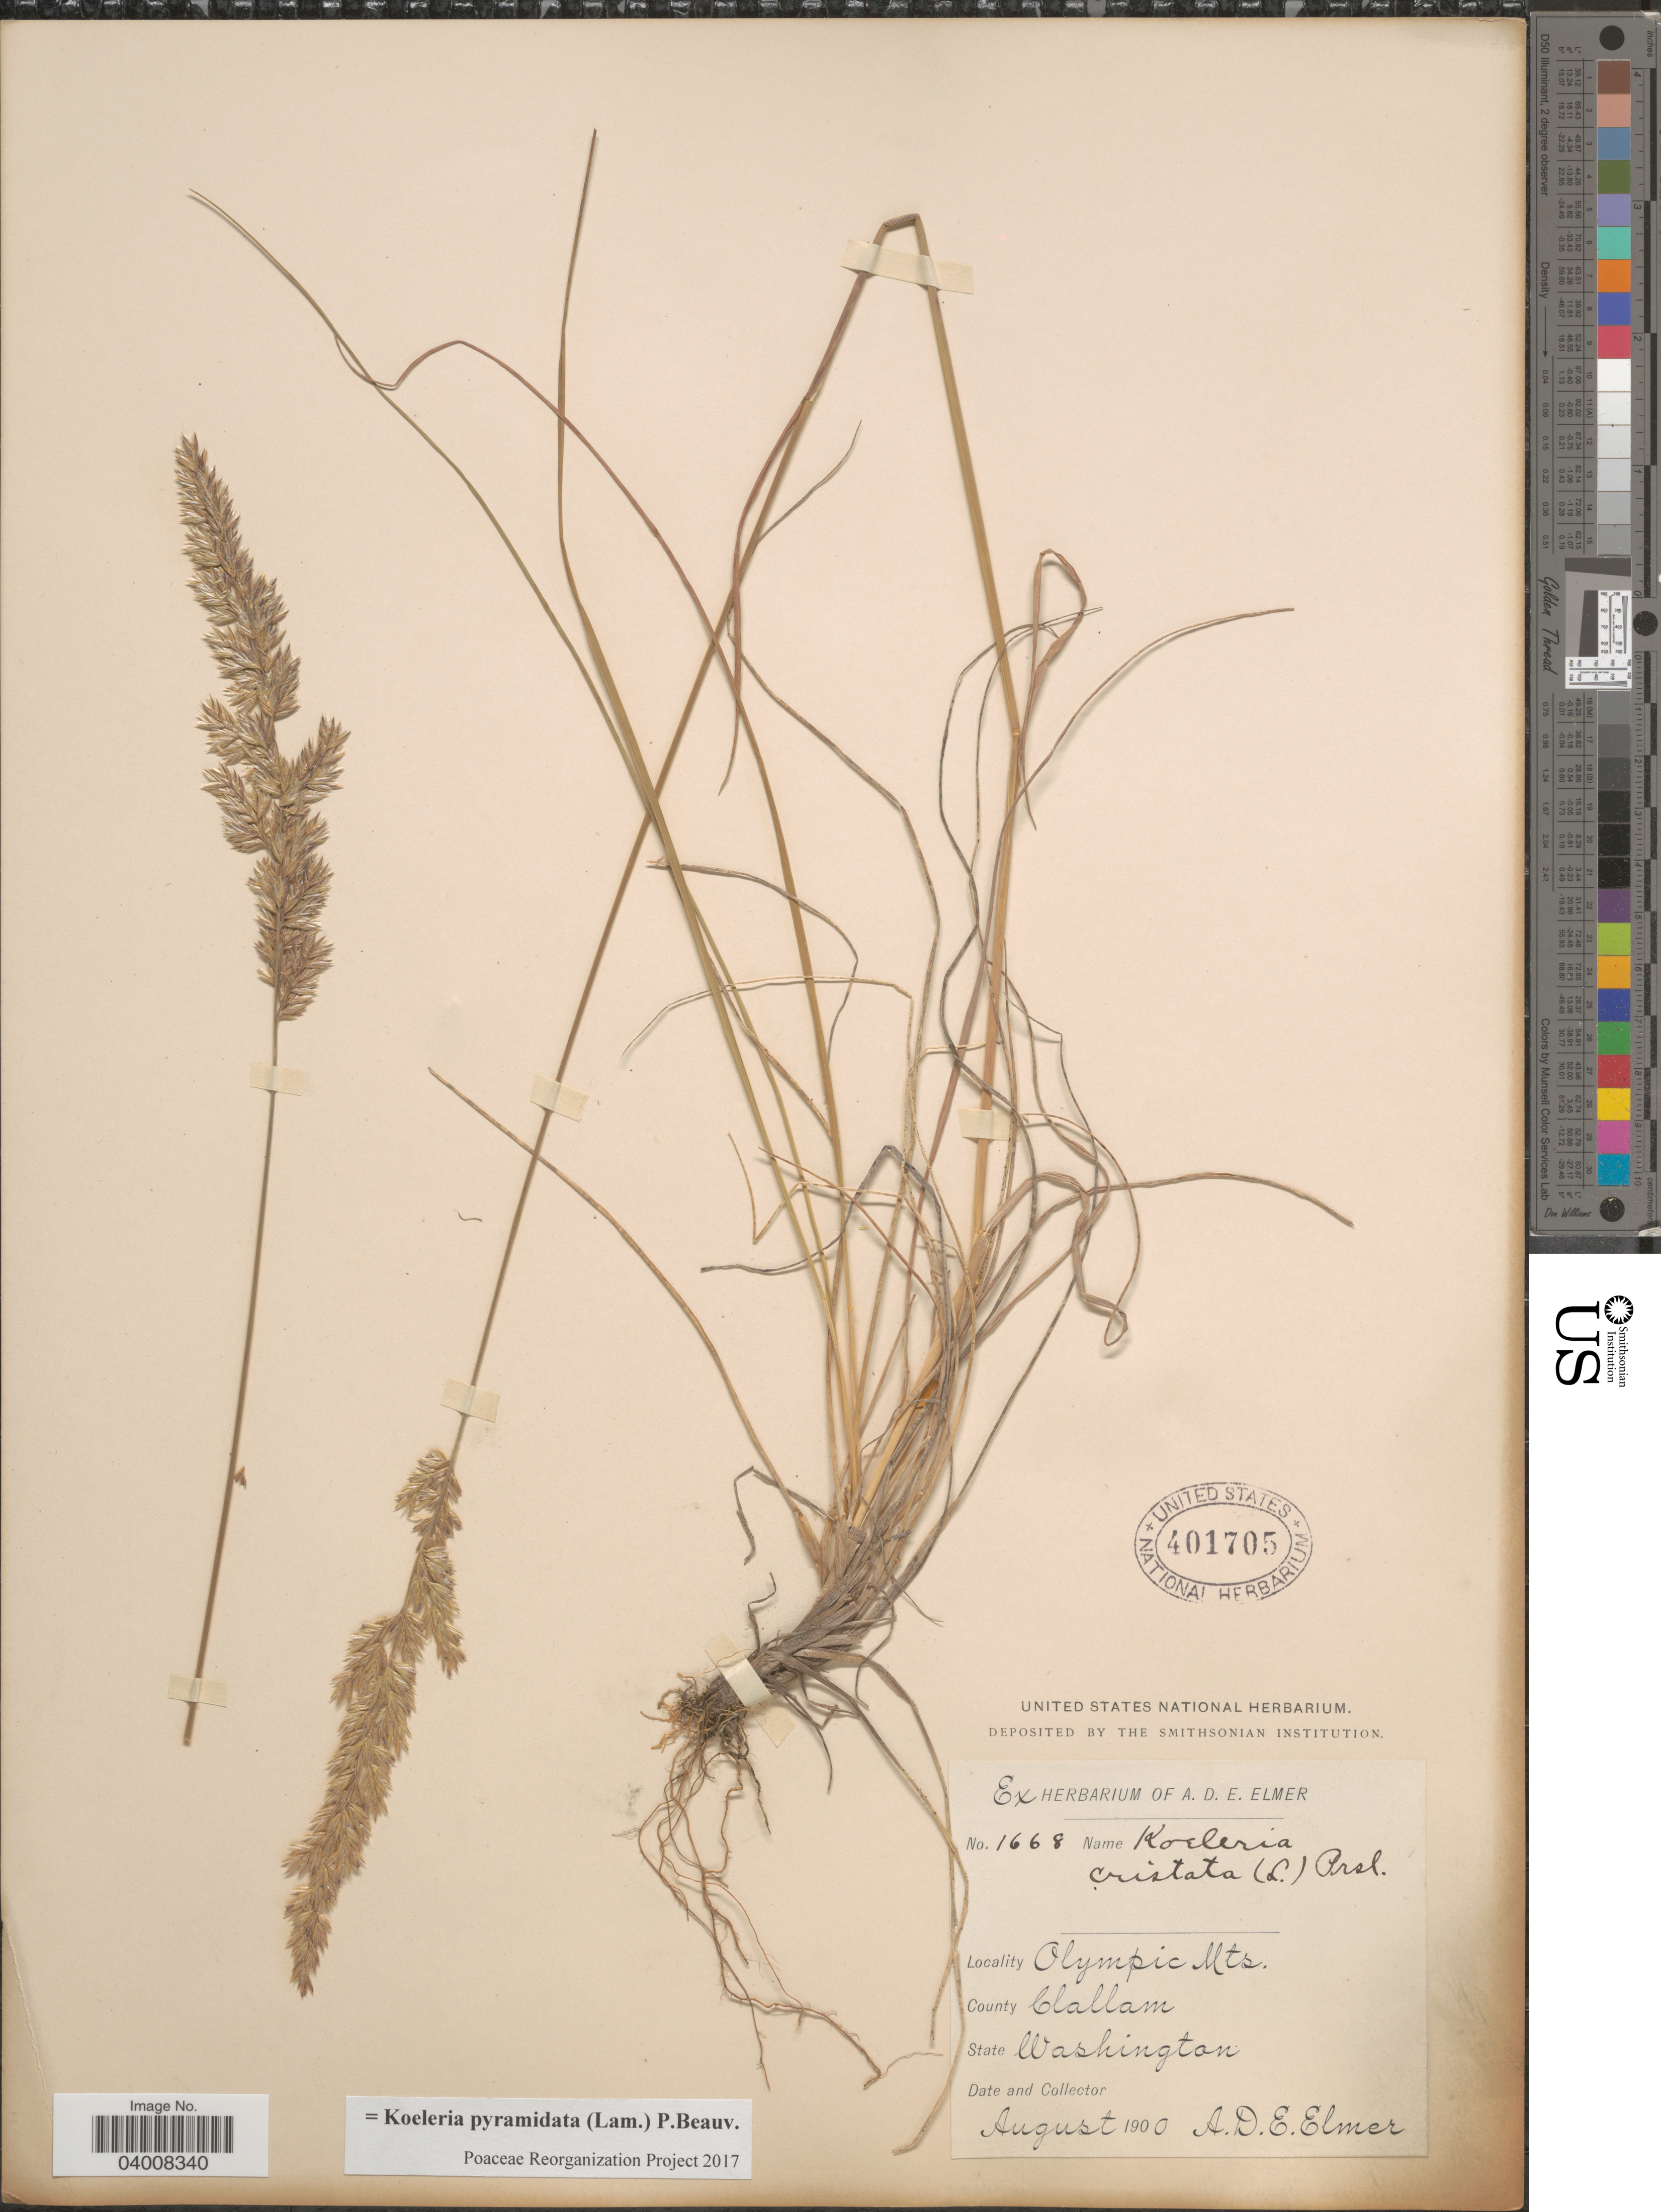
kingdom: Plantae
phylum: Tracheophyta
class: Liliopsida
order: Poales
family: Poaceae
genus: Koeleria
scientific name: Koeleria pyramidata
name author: (Lam.) P. Beauv.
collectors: A. D. E. Elmer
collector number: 1668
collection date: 1900-08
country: United States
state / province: Washington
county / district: Clallam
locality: Olympic Mts. County Clallam.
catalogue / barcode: US 401705